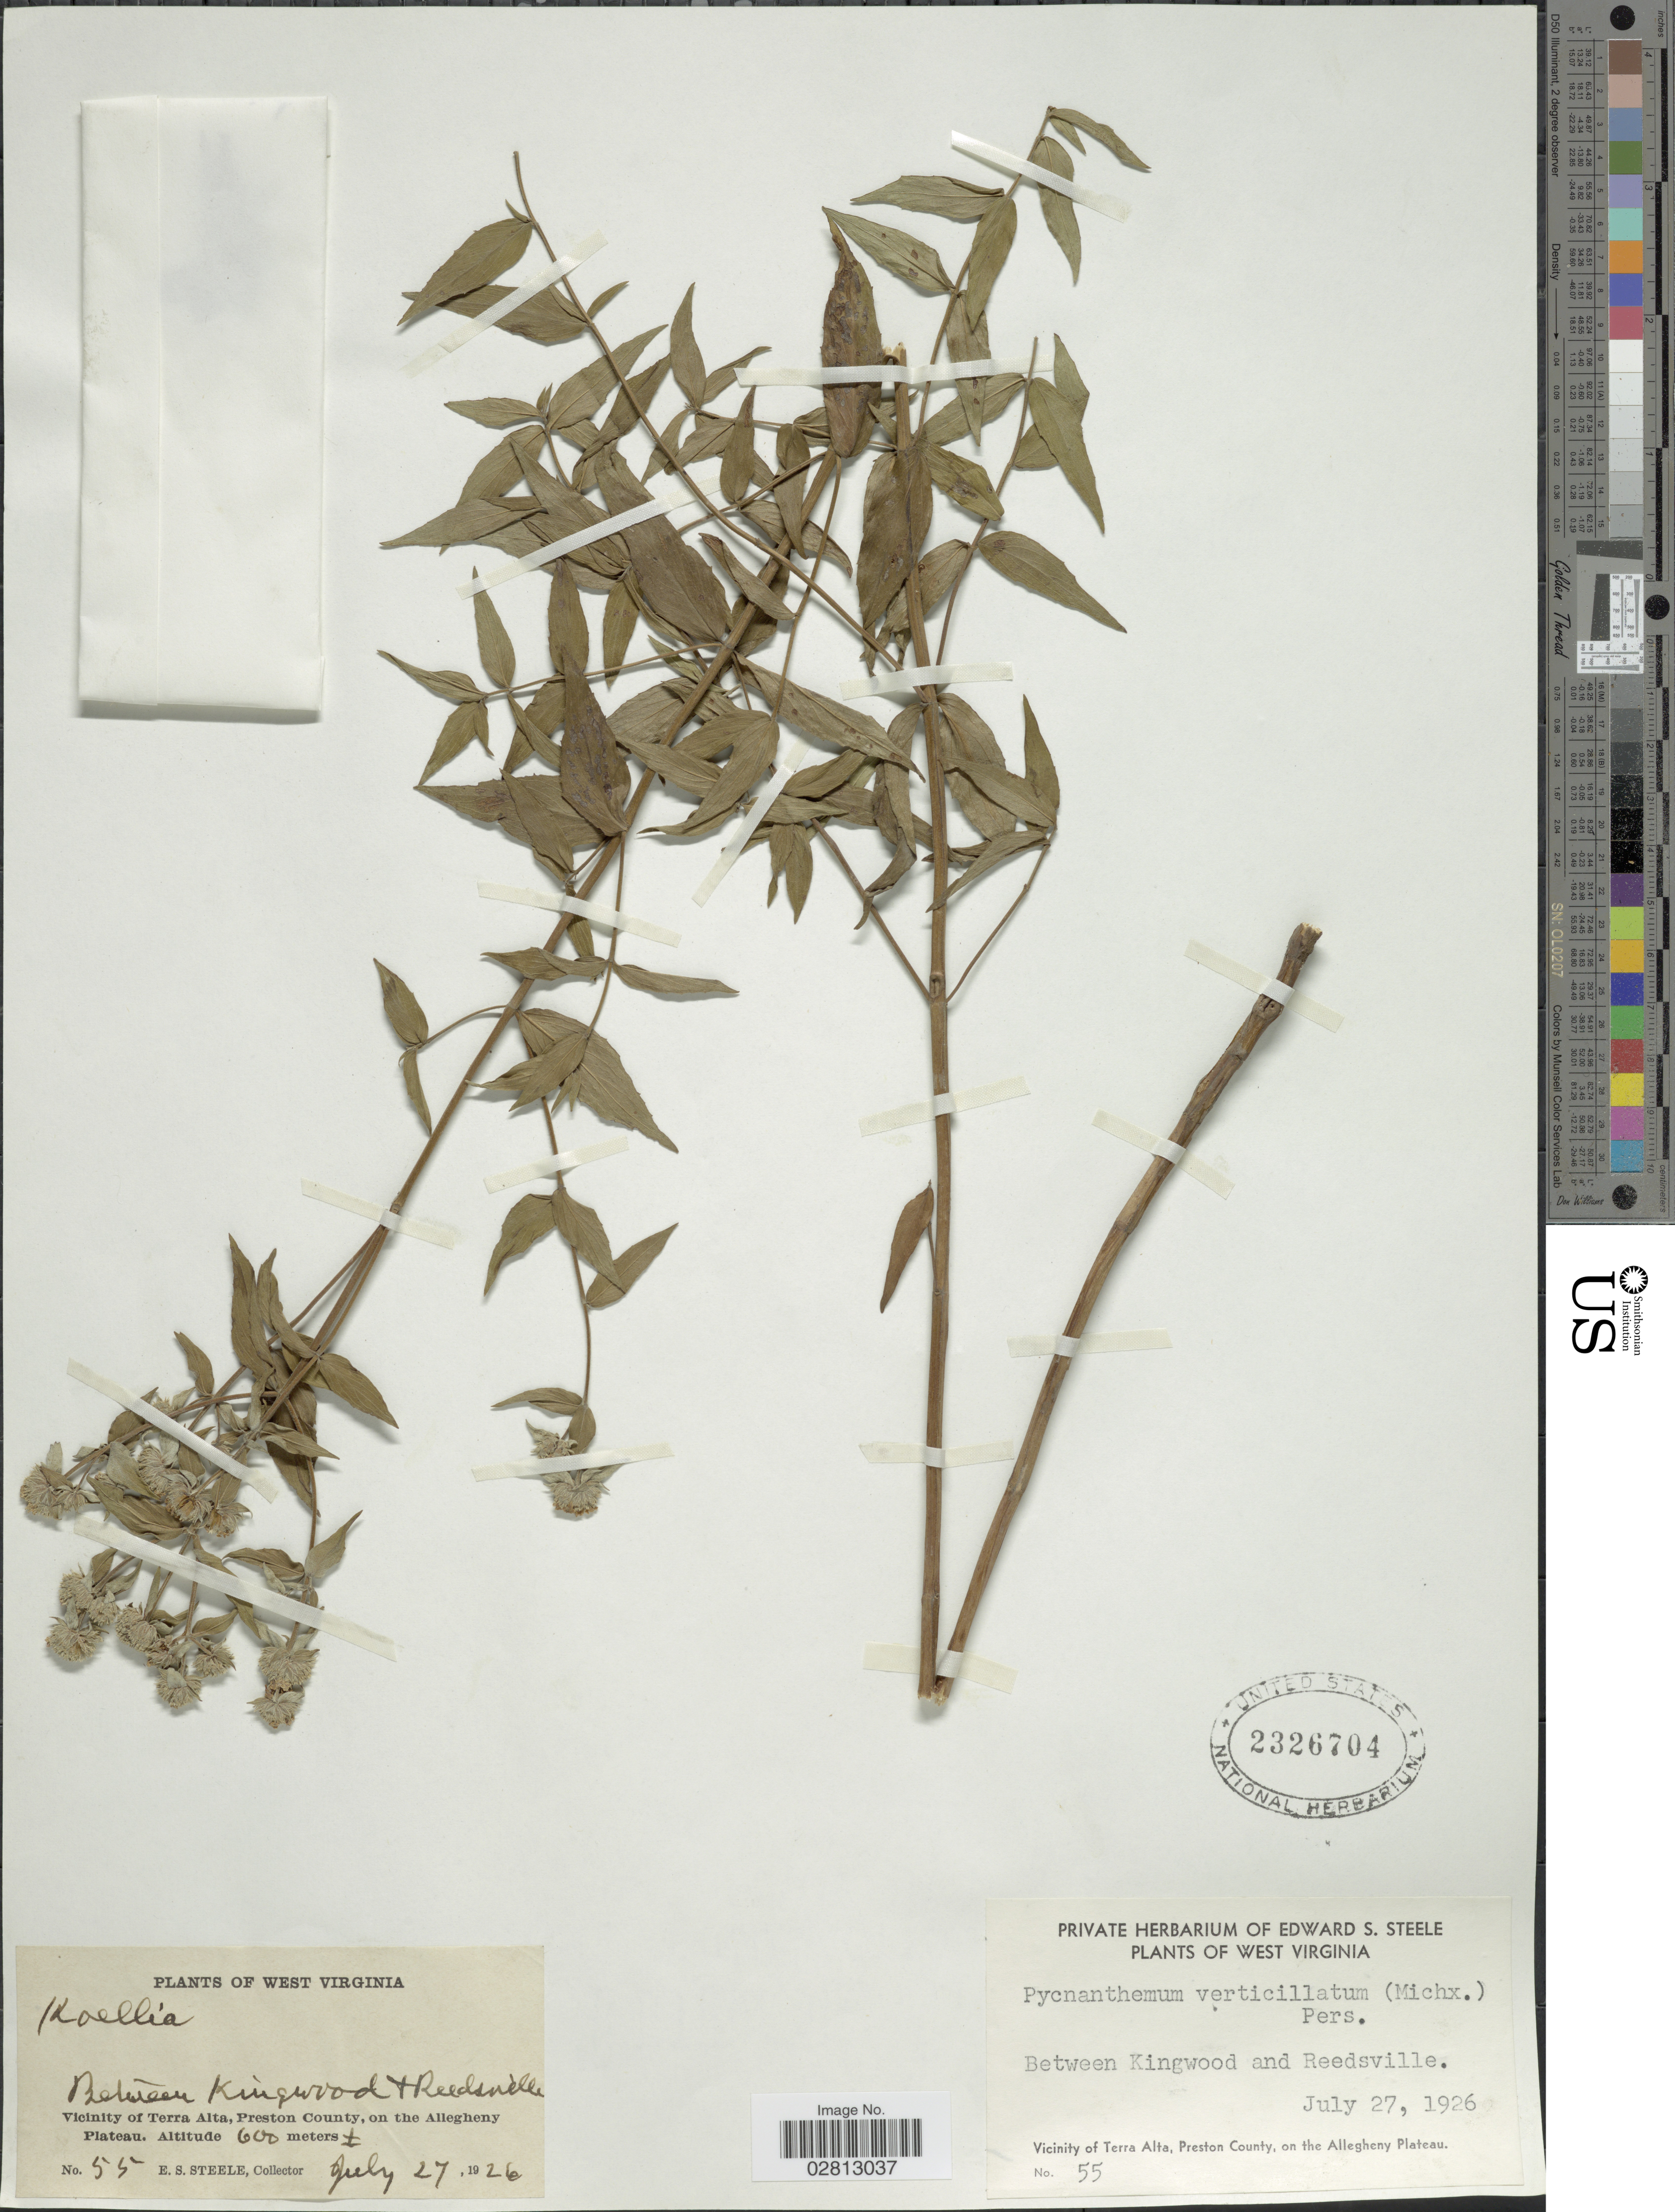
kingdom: Plantae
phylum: Tracheophyta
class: Magnoliopsida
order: Lamiales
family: Lamiaceae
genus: Pycnanthemum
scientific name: Pycnanthemum verticillatum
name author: (Michx.) Pers.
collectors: E. Steele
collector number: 55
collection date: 1926-07-27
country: United States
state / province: West Virginia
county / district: Preston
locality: Between Kingwood and Reedsville. Vicinity of Terra Alta, Preston County, on the Allegheny Plateau.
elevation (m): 600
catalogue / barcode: US 2326704